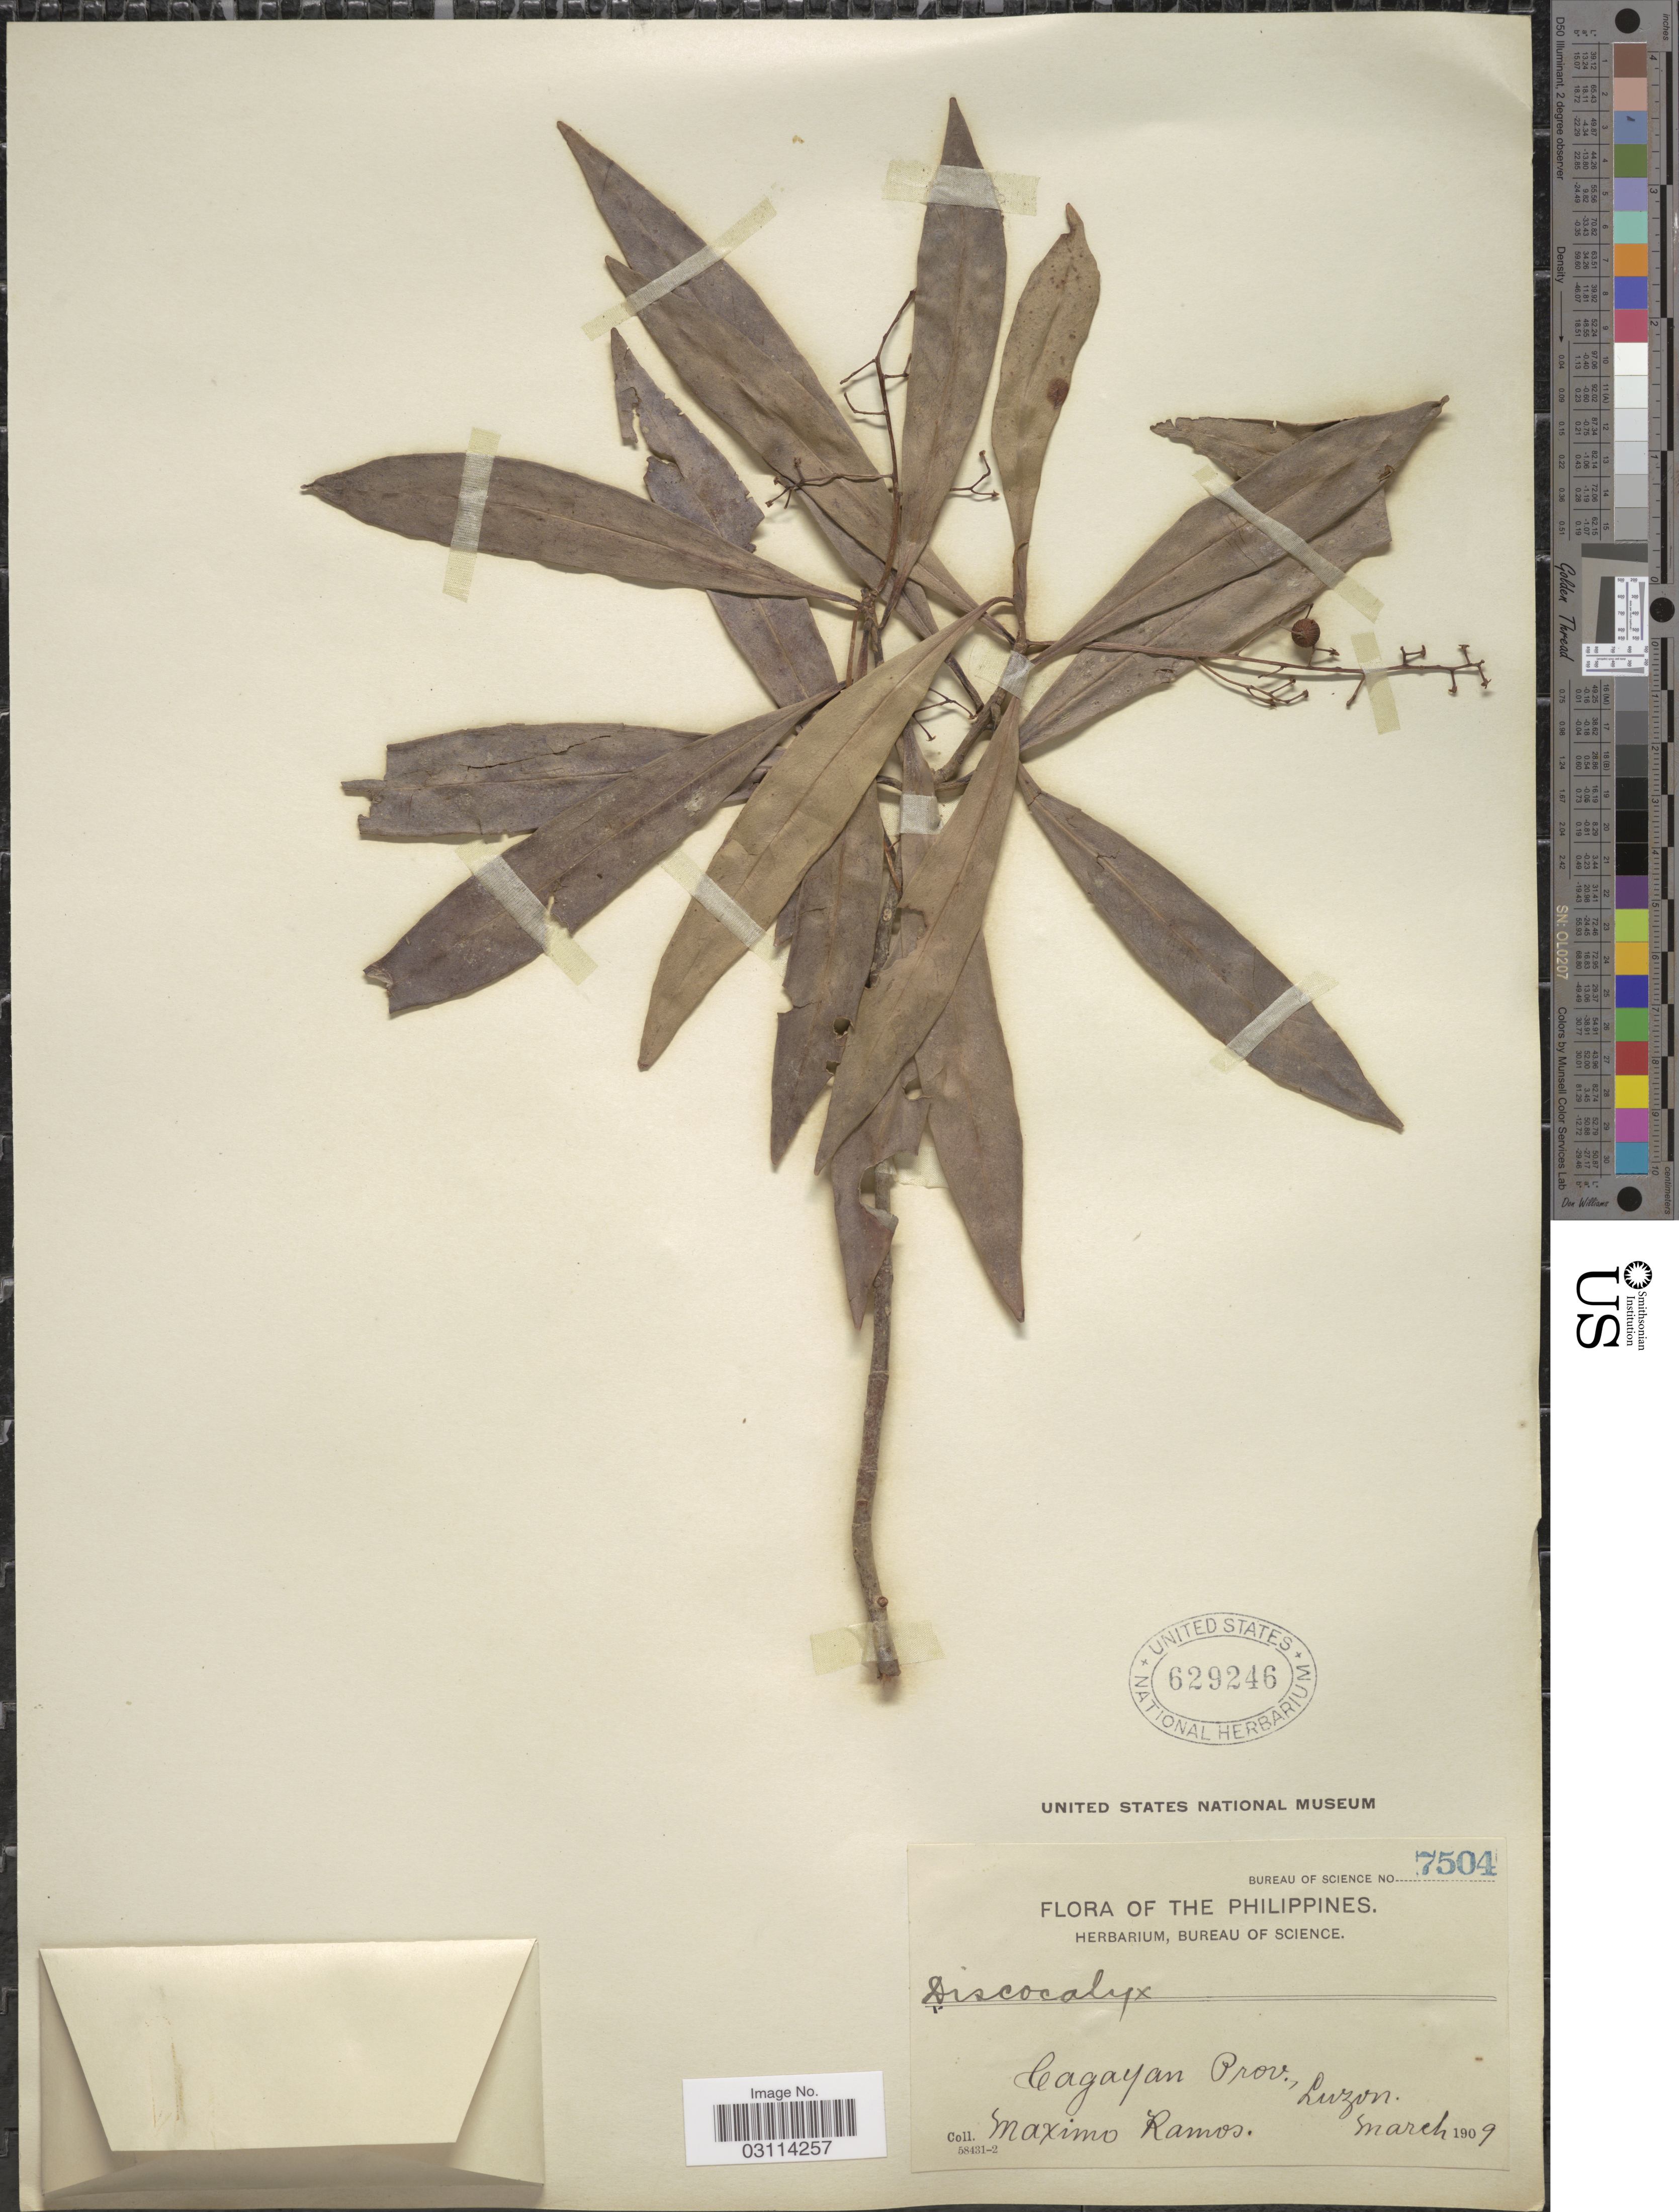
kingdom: Plantae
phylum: Tracheophyta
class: Magnoliopsida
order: Ericales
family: Primulaceae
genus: Discocalyx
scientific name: Discocalyx sp.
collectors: M. Ramos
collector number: Bureau of Science 7504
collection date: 1909-03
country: Philippines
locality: Cagayan Prov., Luzon.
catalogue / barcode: US 629246